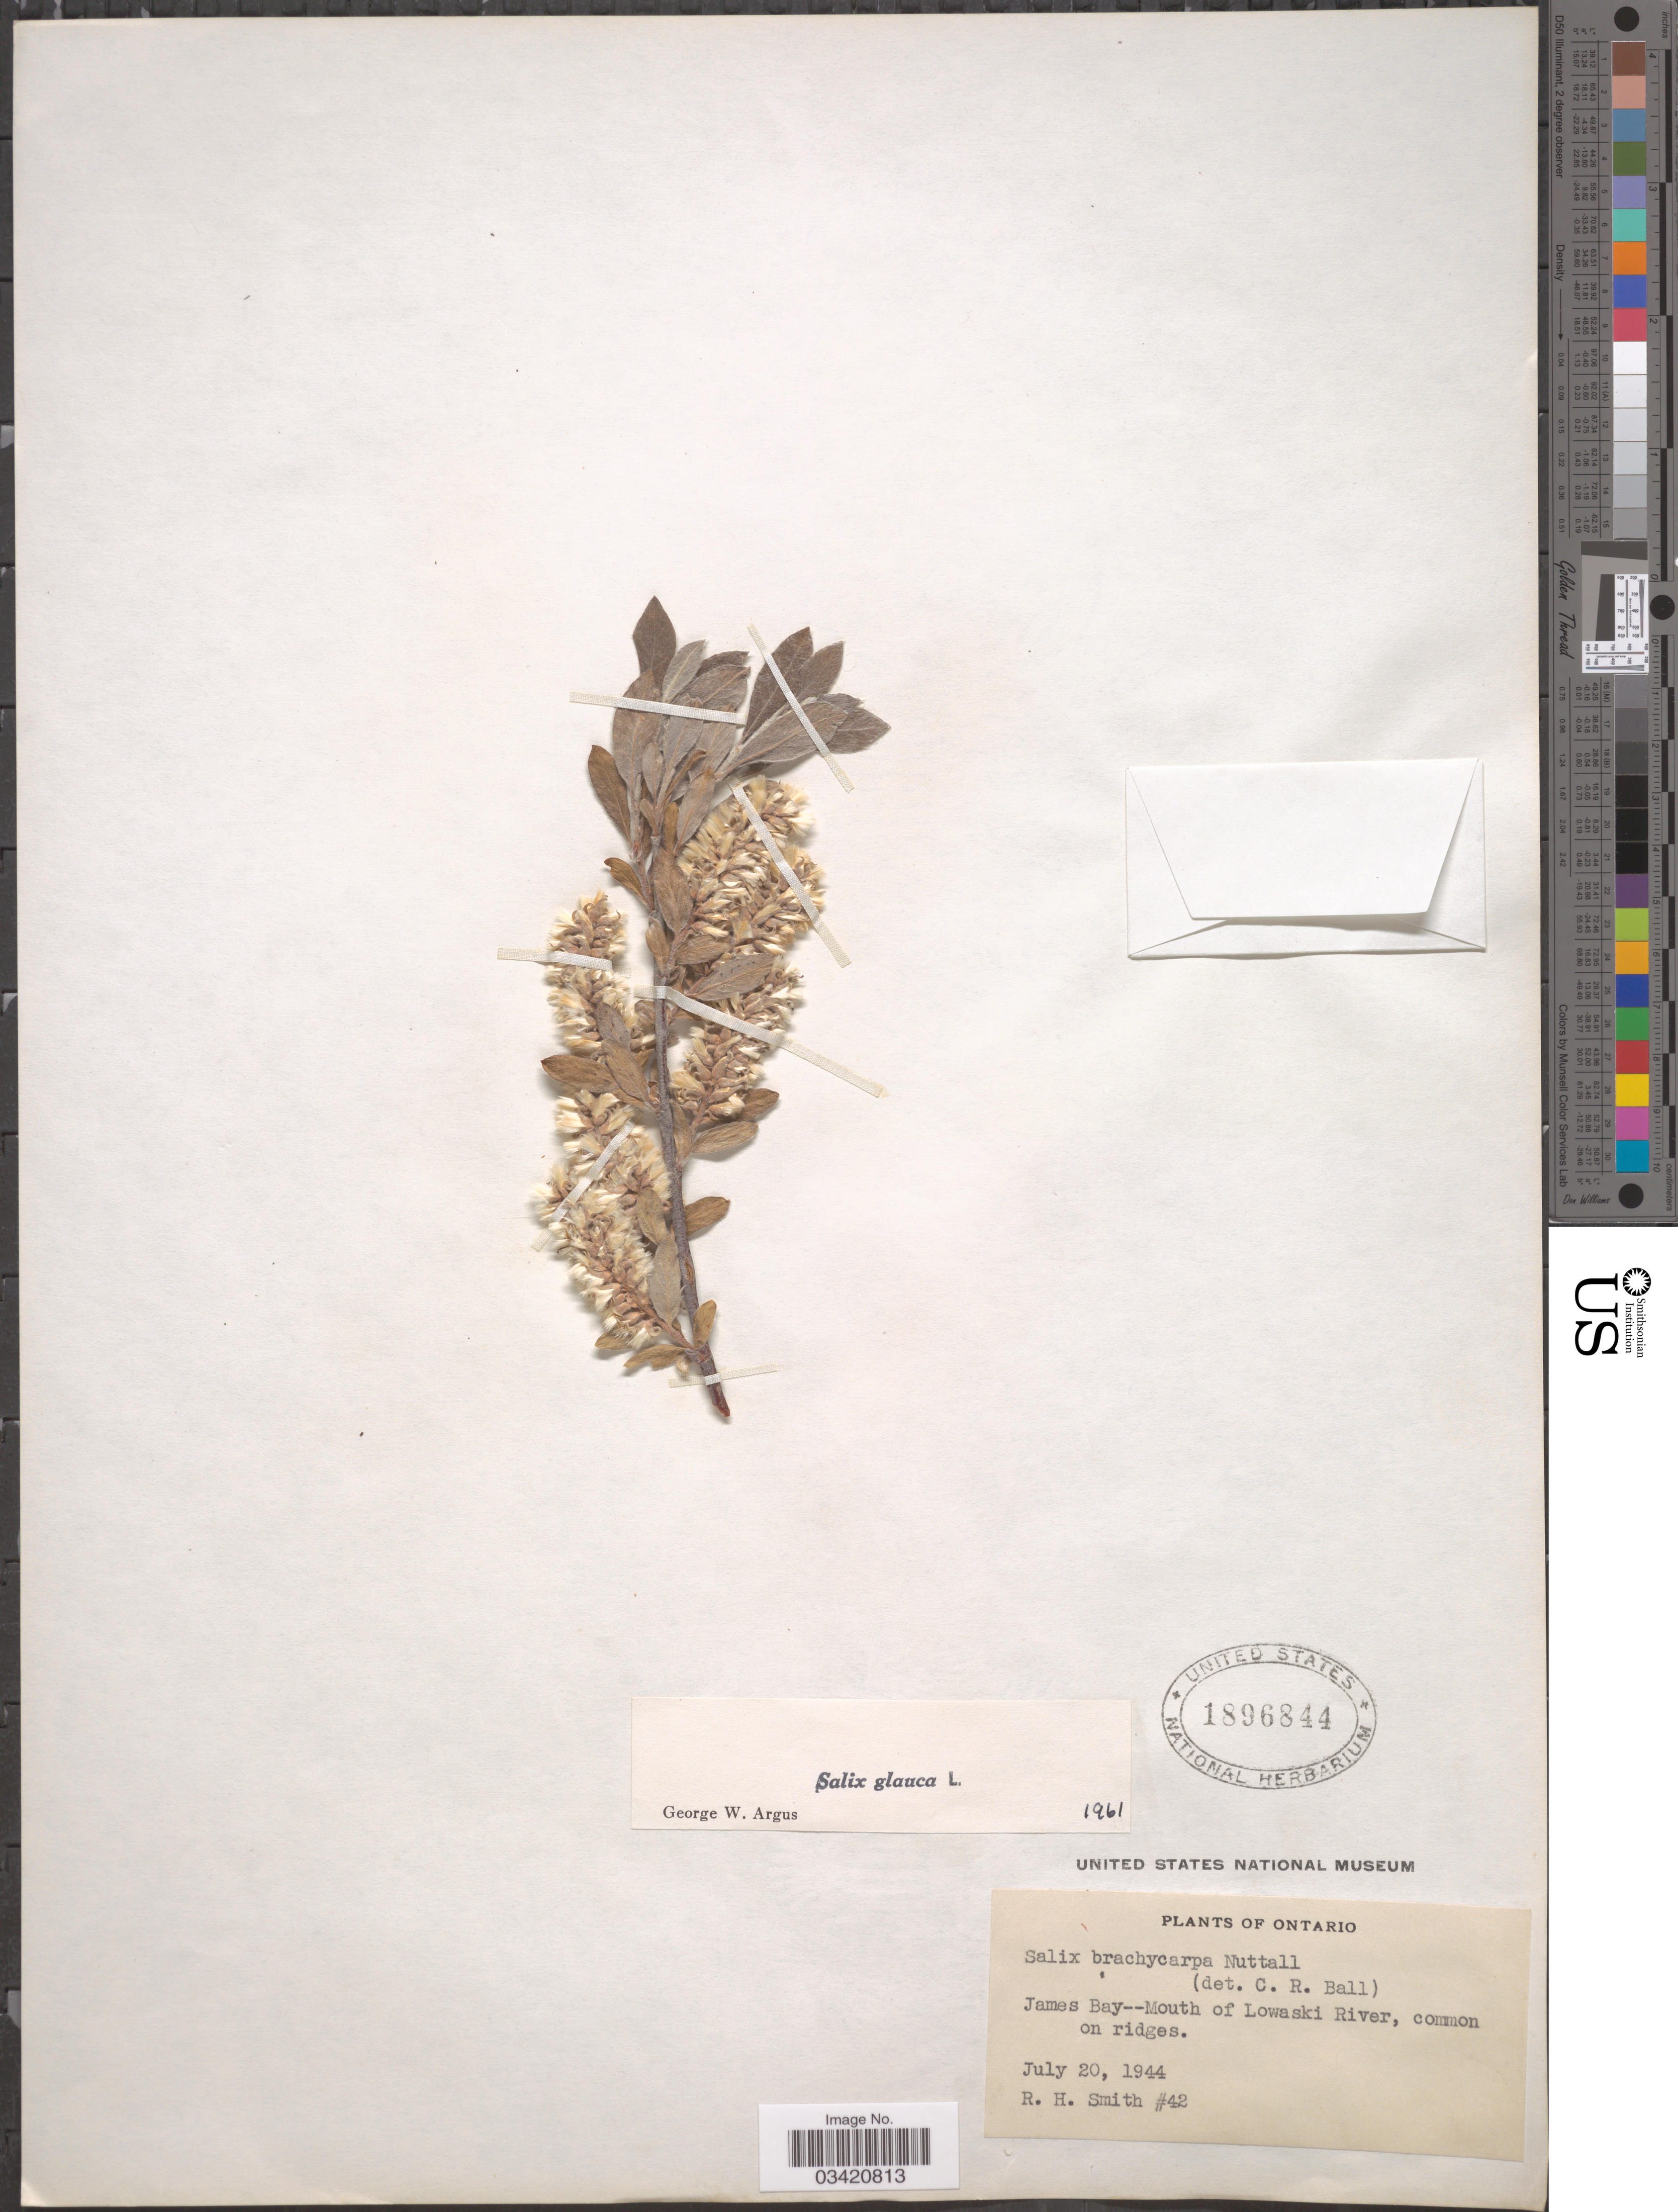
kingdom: Plantae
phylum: Tracheophyta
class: Magnoliopsida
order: Malpighiales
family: Salicaceae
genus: Salix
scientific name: Salix glauca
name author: L.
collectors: R. H. Smith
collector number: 42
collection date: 1944-07-20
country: Canada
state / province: Ontario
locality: James Bay-Mouth of Lowaski River.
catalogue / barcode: US 1896844